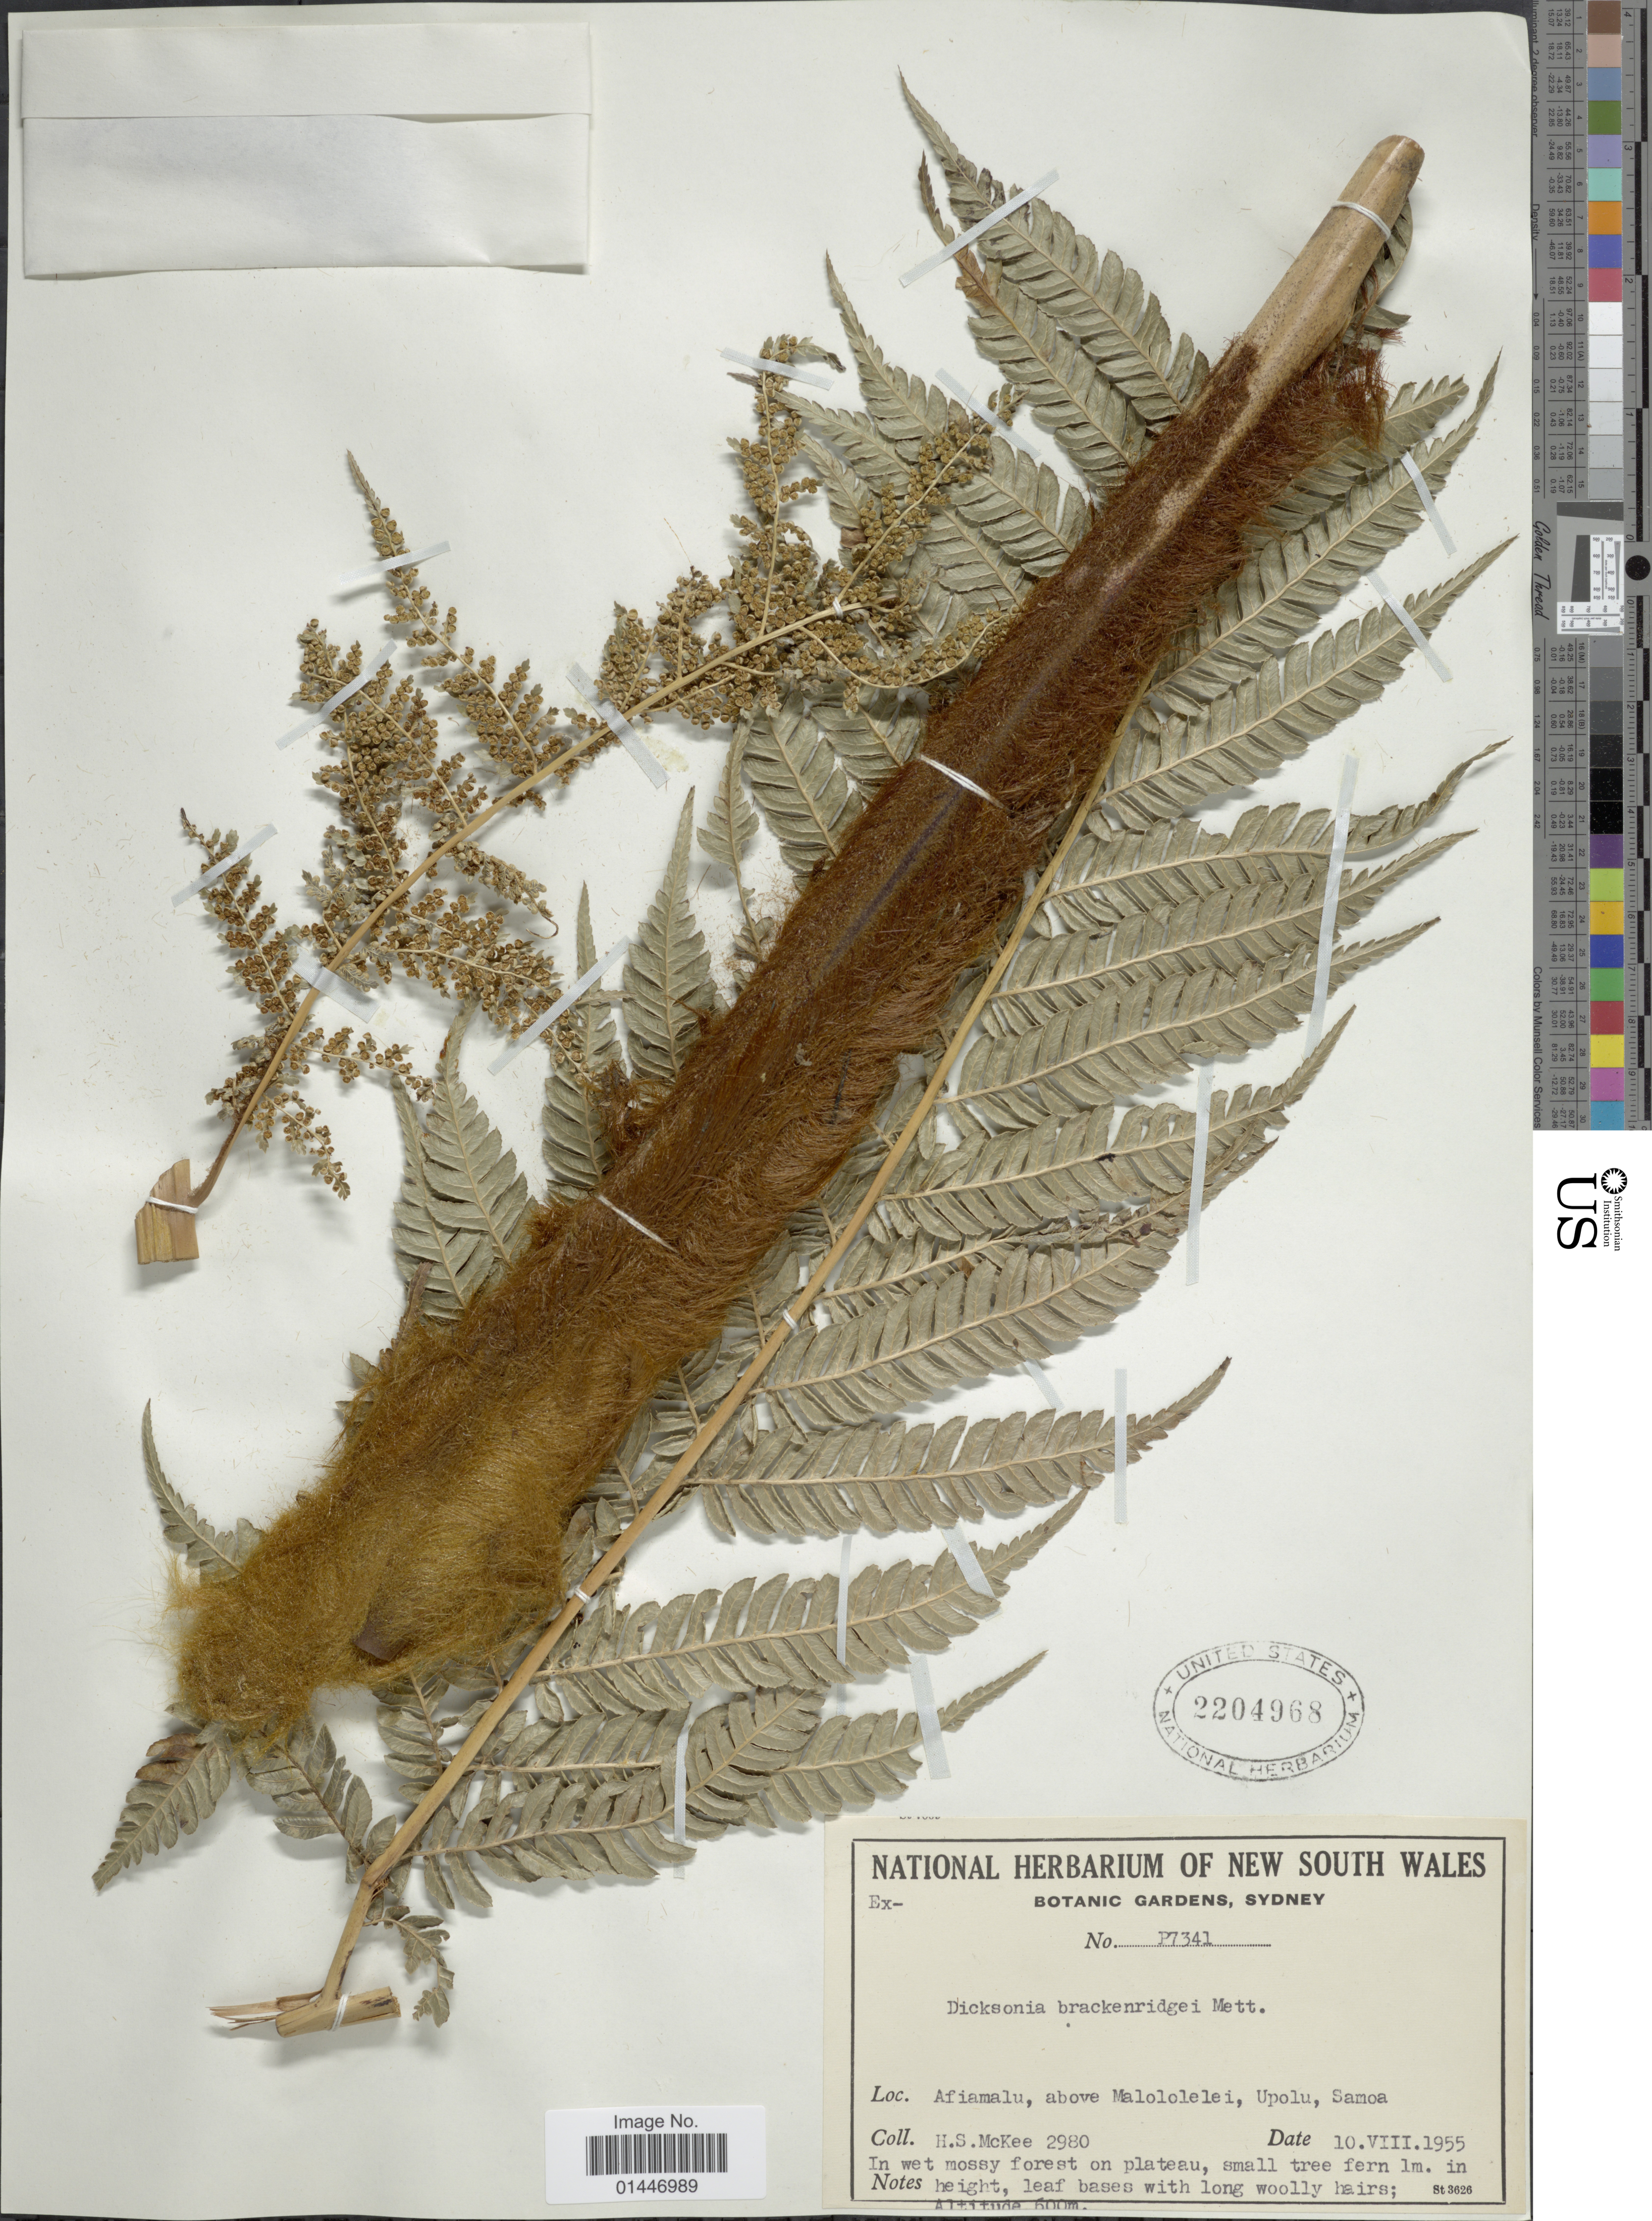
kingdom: Plantae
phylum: Tracheophyta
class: Polypodiopsida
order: Cyatheales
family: Dicksoniaceae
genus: Dicksonia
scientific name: Dicksonia brackenridgei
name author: Mett.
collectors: H. S. McKee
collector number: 2980/ P7341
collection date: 1955-08-10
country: Samoa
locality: Afiamalu, above Malololelei, Upolu, Samoa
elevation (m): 600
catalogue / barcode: US 2204968